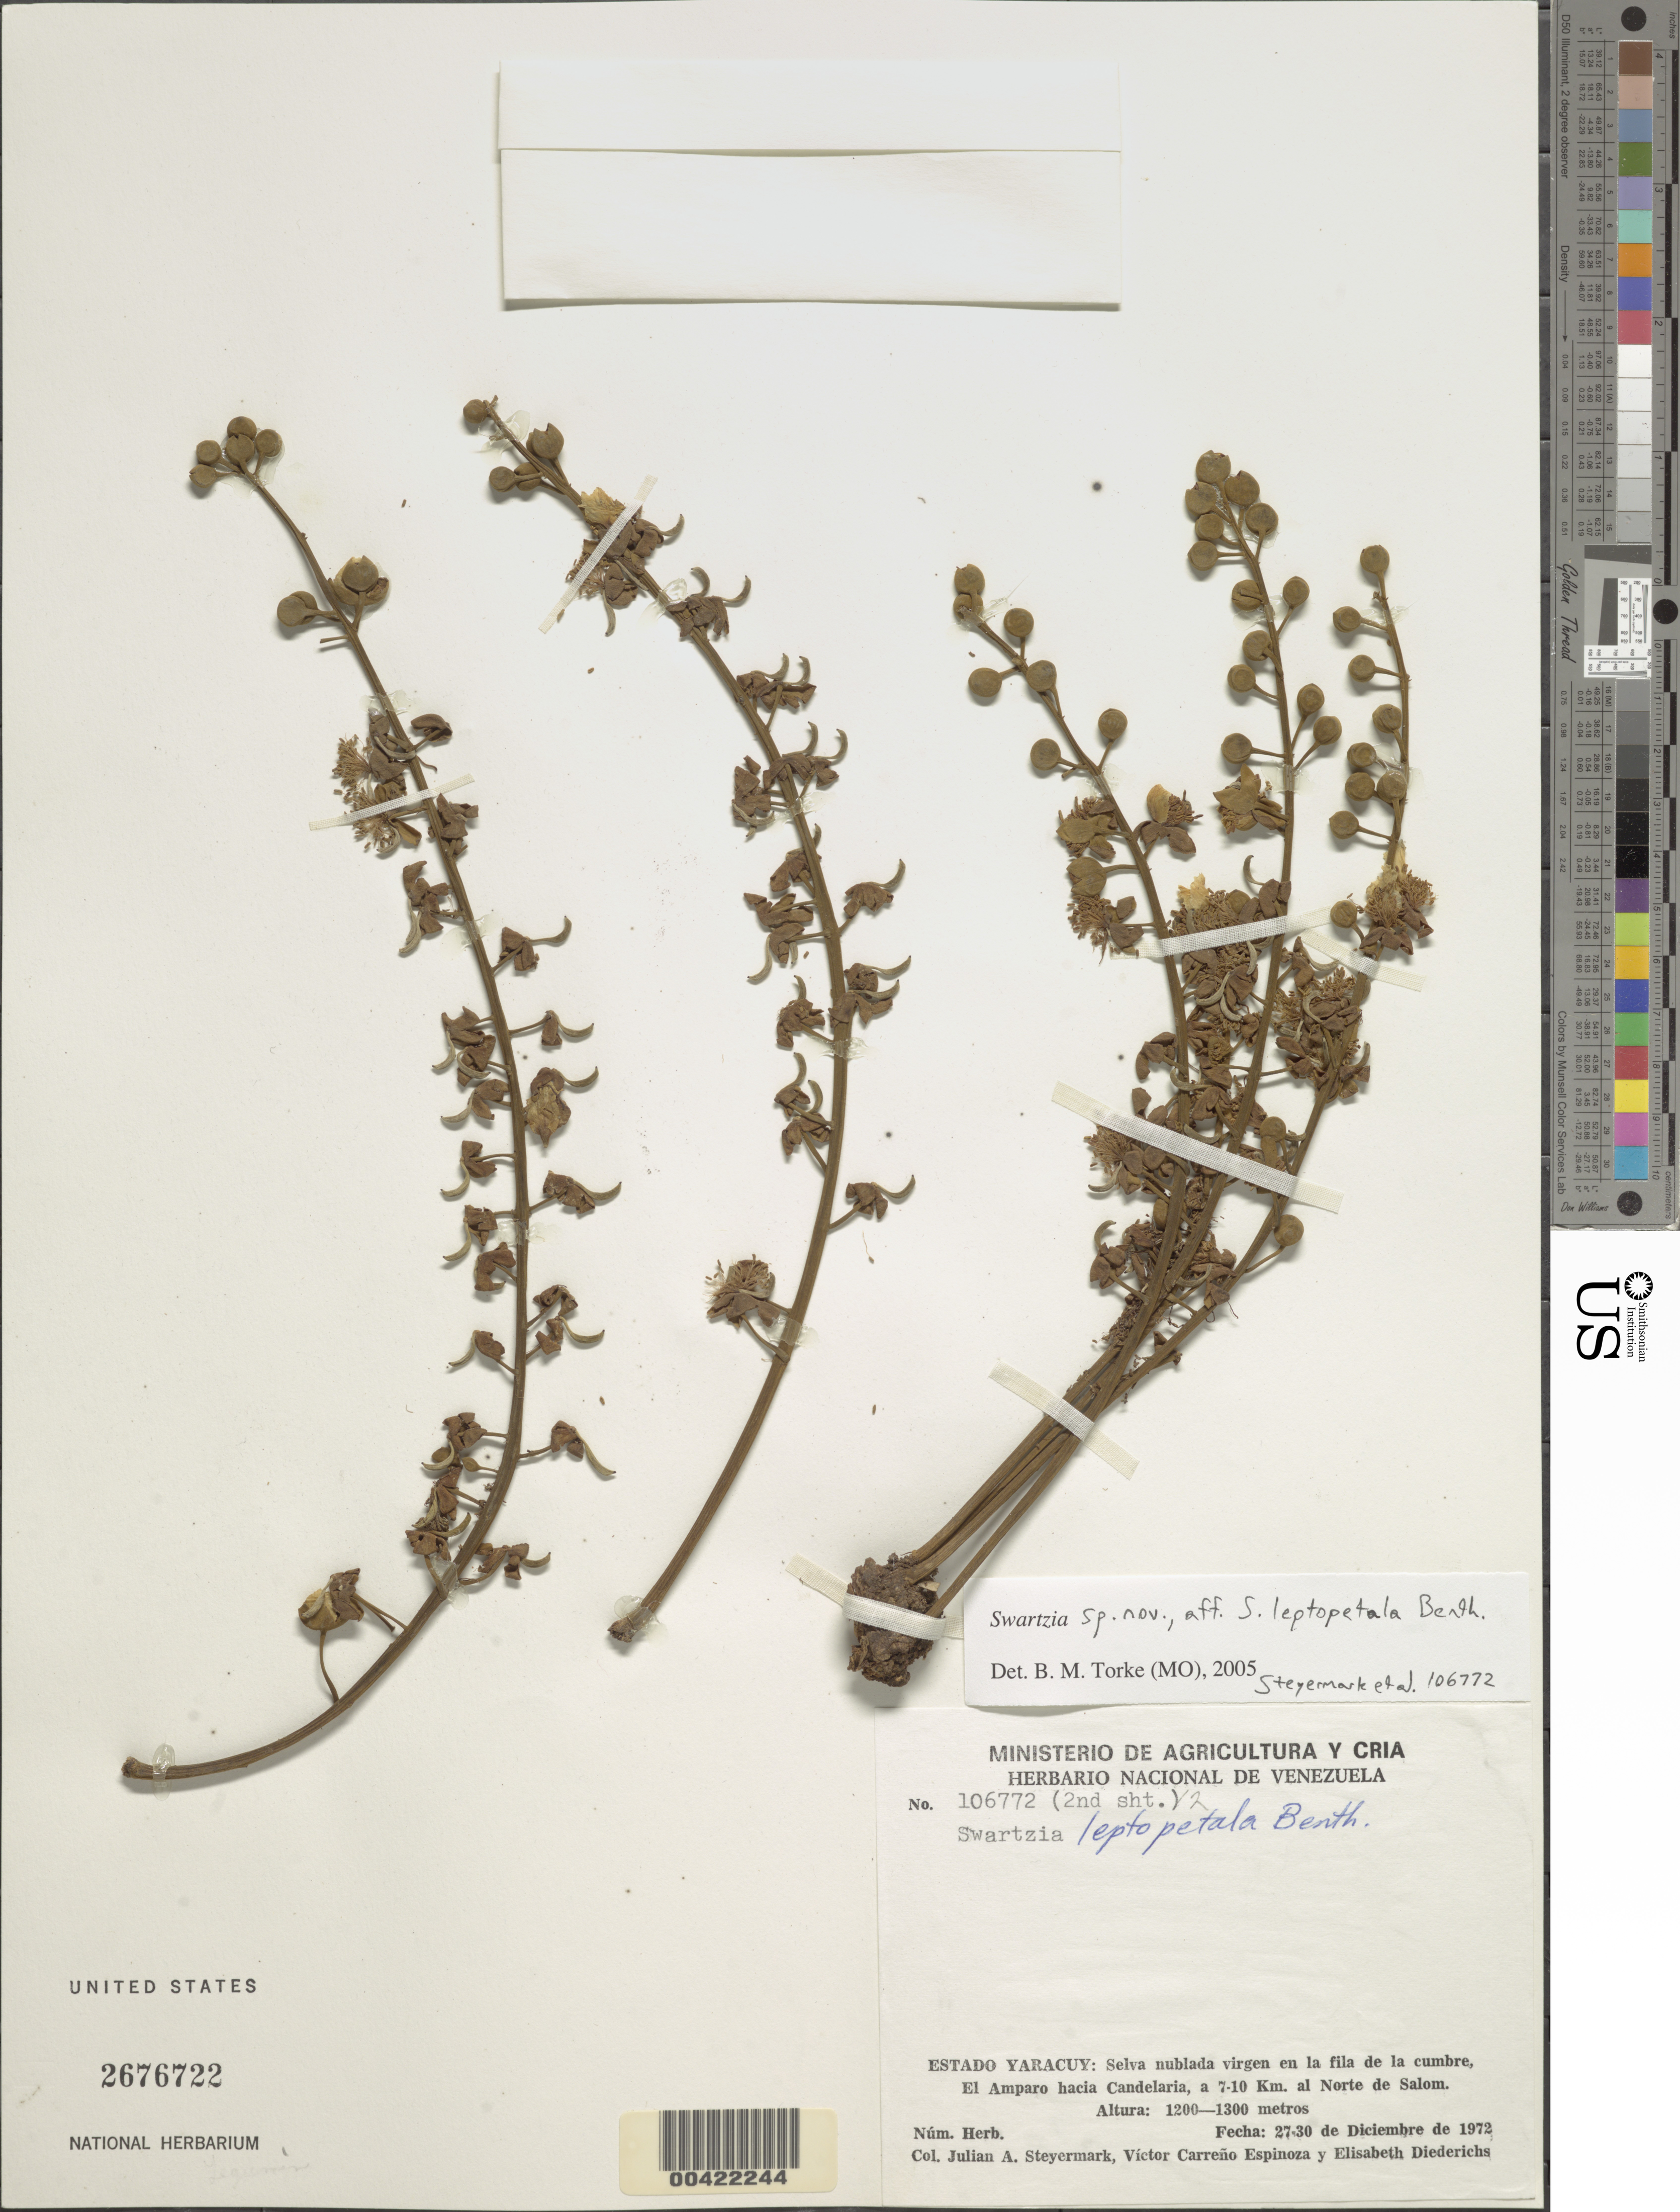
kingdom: Plantae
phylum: Tracheophyta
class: Magnoliopsida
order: Fabales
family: Fabaceae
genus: Swartzia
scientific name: Swartzia sp. nov. aff. leptopetala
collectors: J. Steyermark, V. Carreño E. & E. Diederichs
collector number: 106772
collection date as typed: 27 Dec 1972 to 30 Dec 1972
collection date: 1972-12-27/1972-12-30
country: Venezuela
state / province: Yaracuy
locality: El Amparo hacia Candelaria; 7 - 10 km al N de Salom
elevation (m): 1200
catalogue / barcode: US 2676722